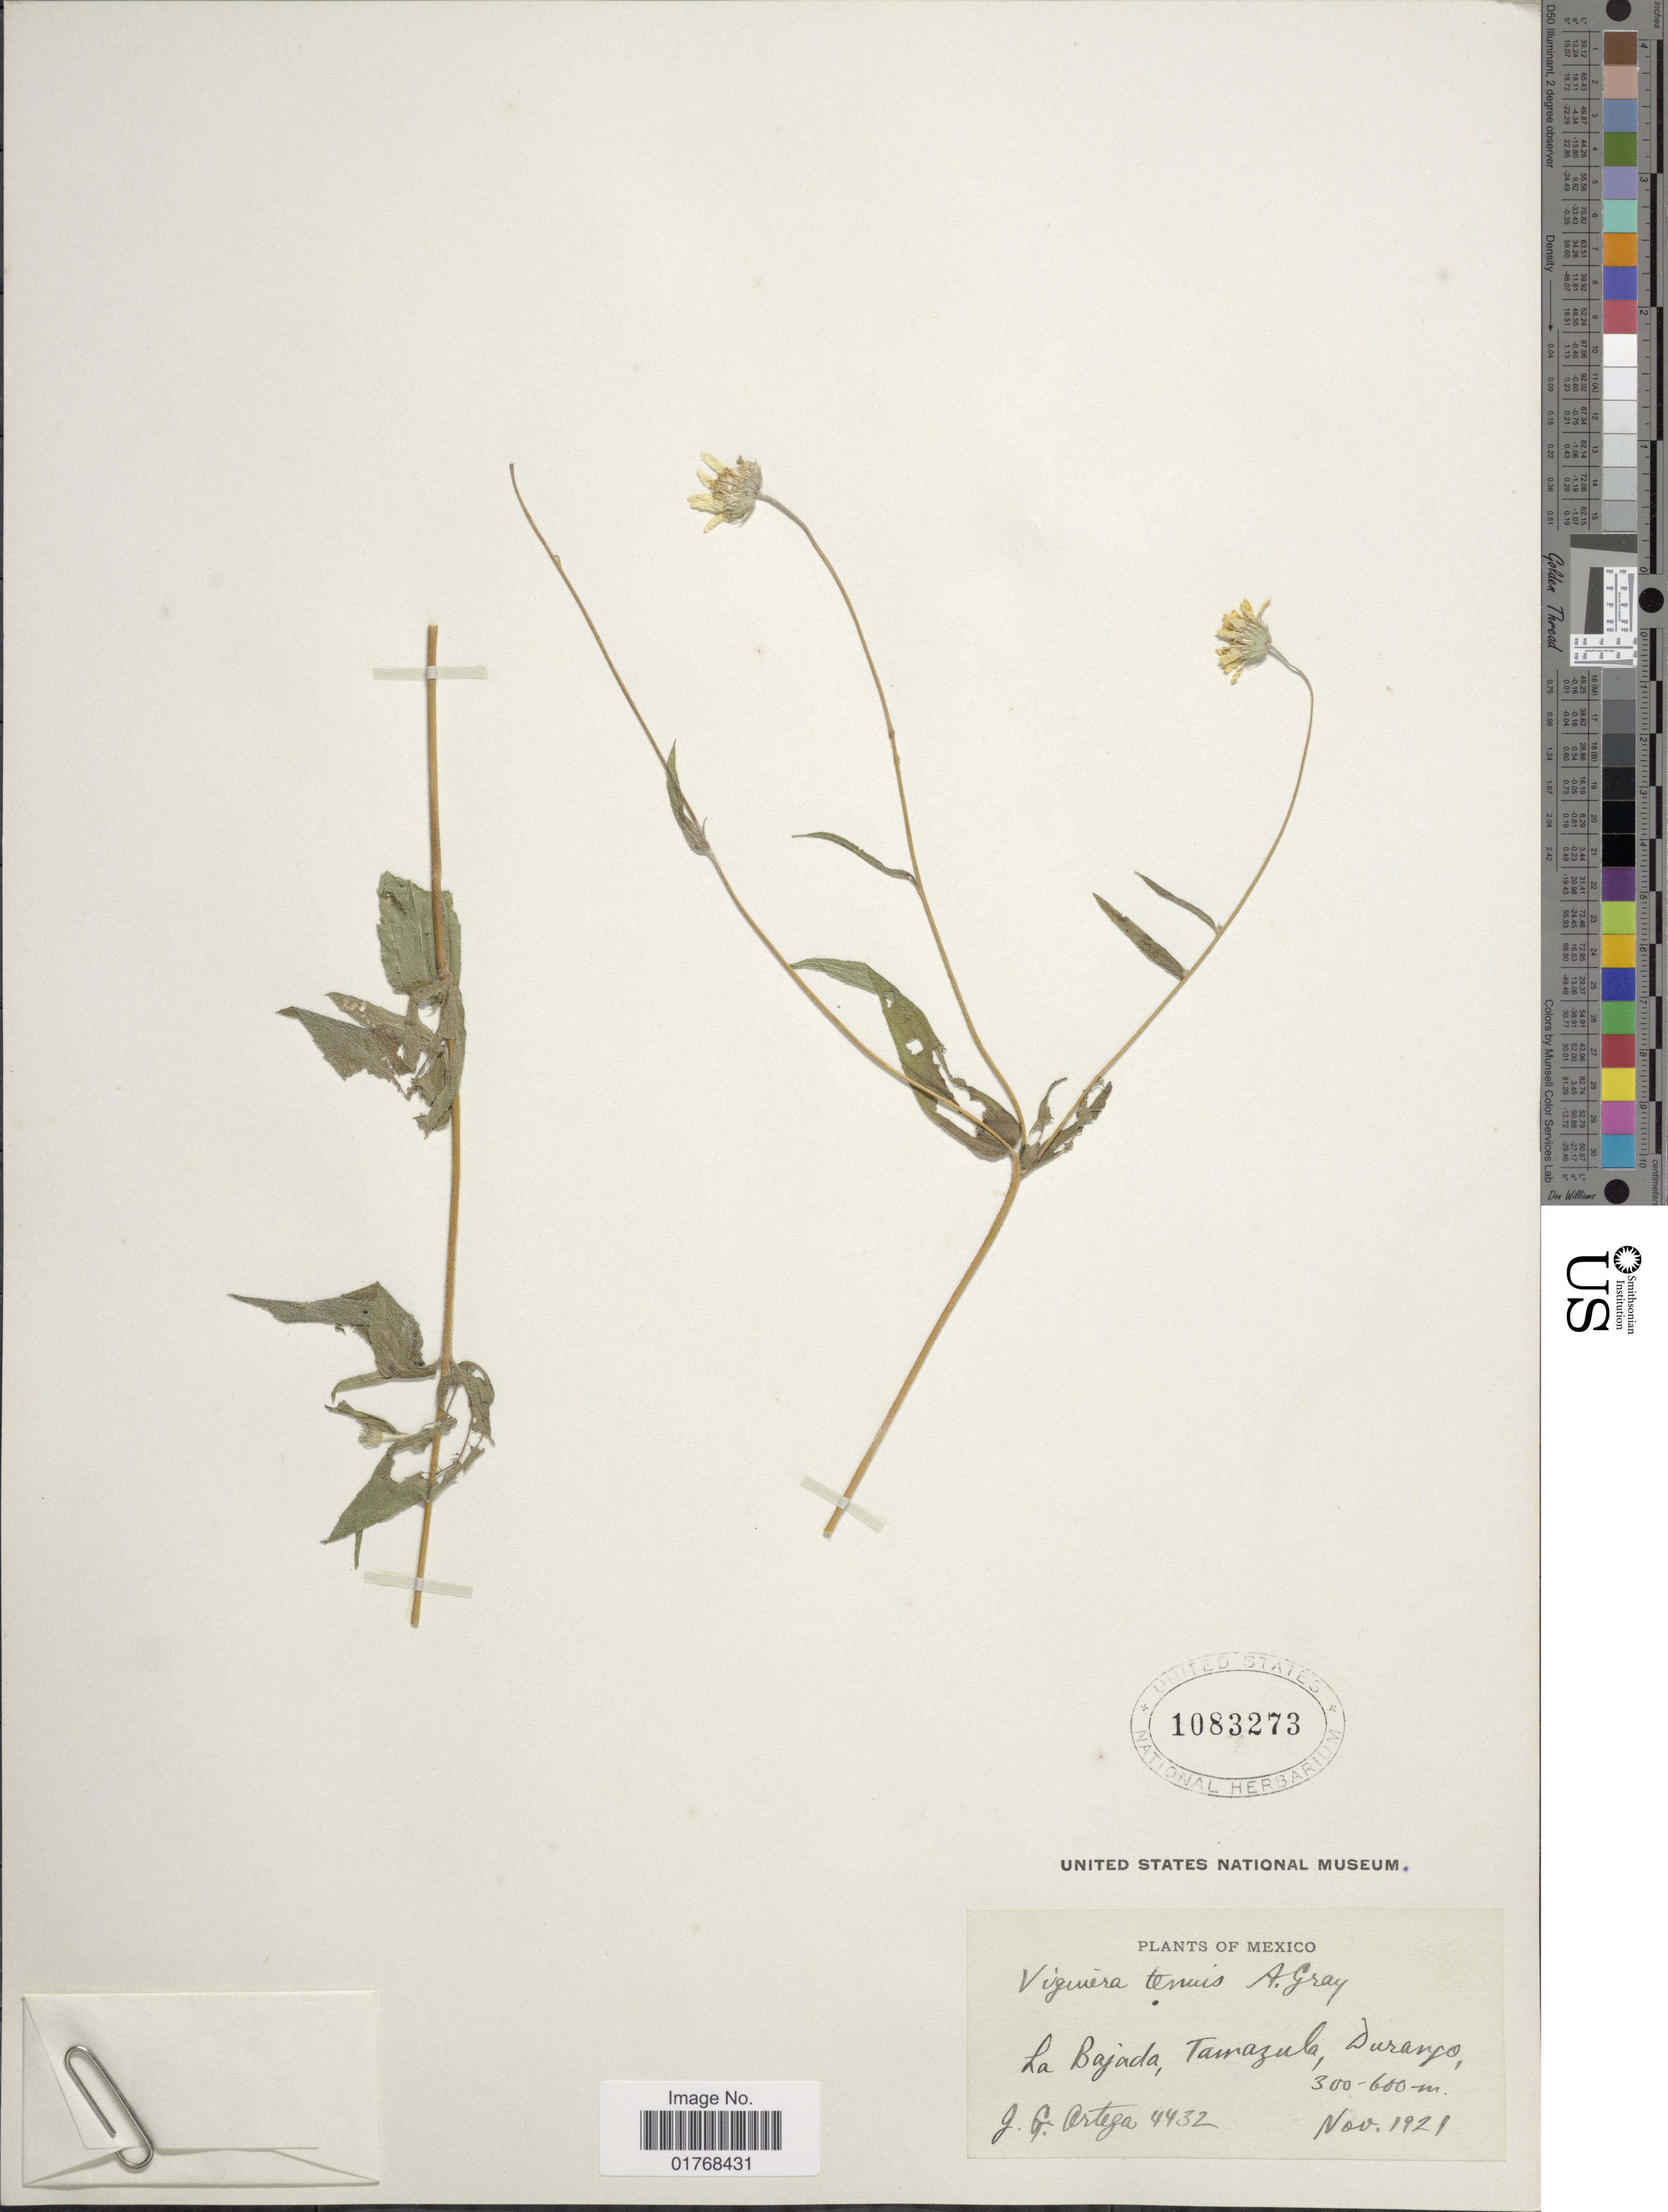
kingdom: Plantae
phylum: Tracheophyta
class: Magnoliopsida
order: Asterales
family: Asteraceae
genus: Viguiera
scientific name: Viguiera tenuis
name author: A. Gray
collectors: J. Ortega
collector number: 4432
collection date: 1921-11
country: Mexico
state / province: Durango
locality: Mexico. La Bajada, Tamazula, Durango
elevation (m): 300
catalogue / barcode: US 1083273